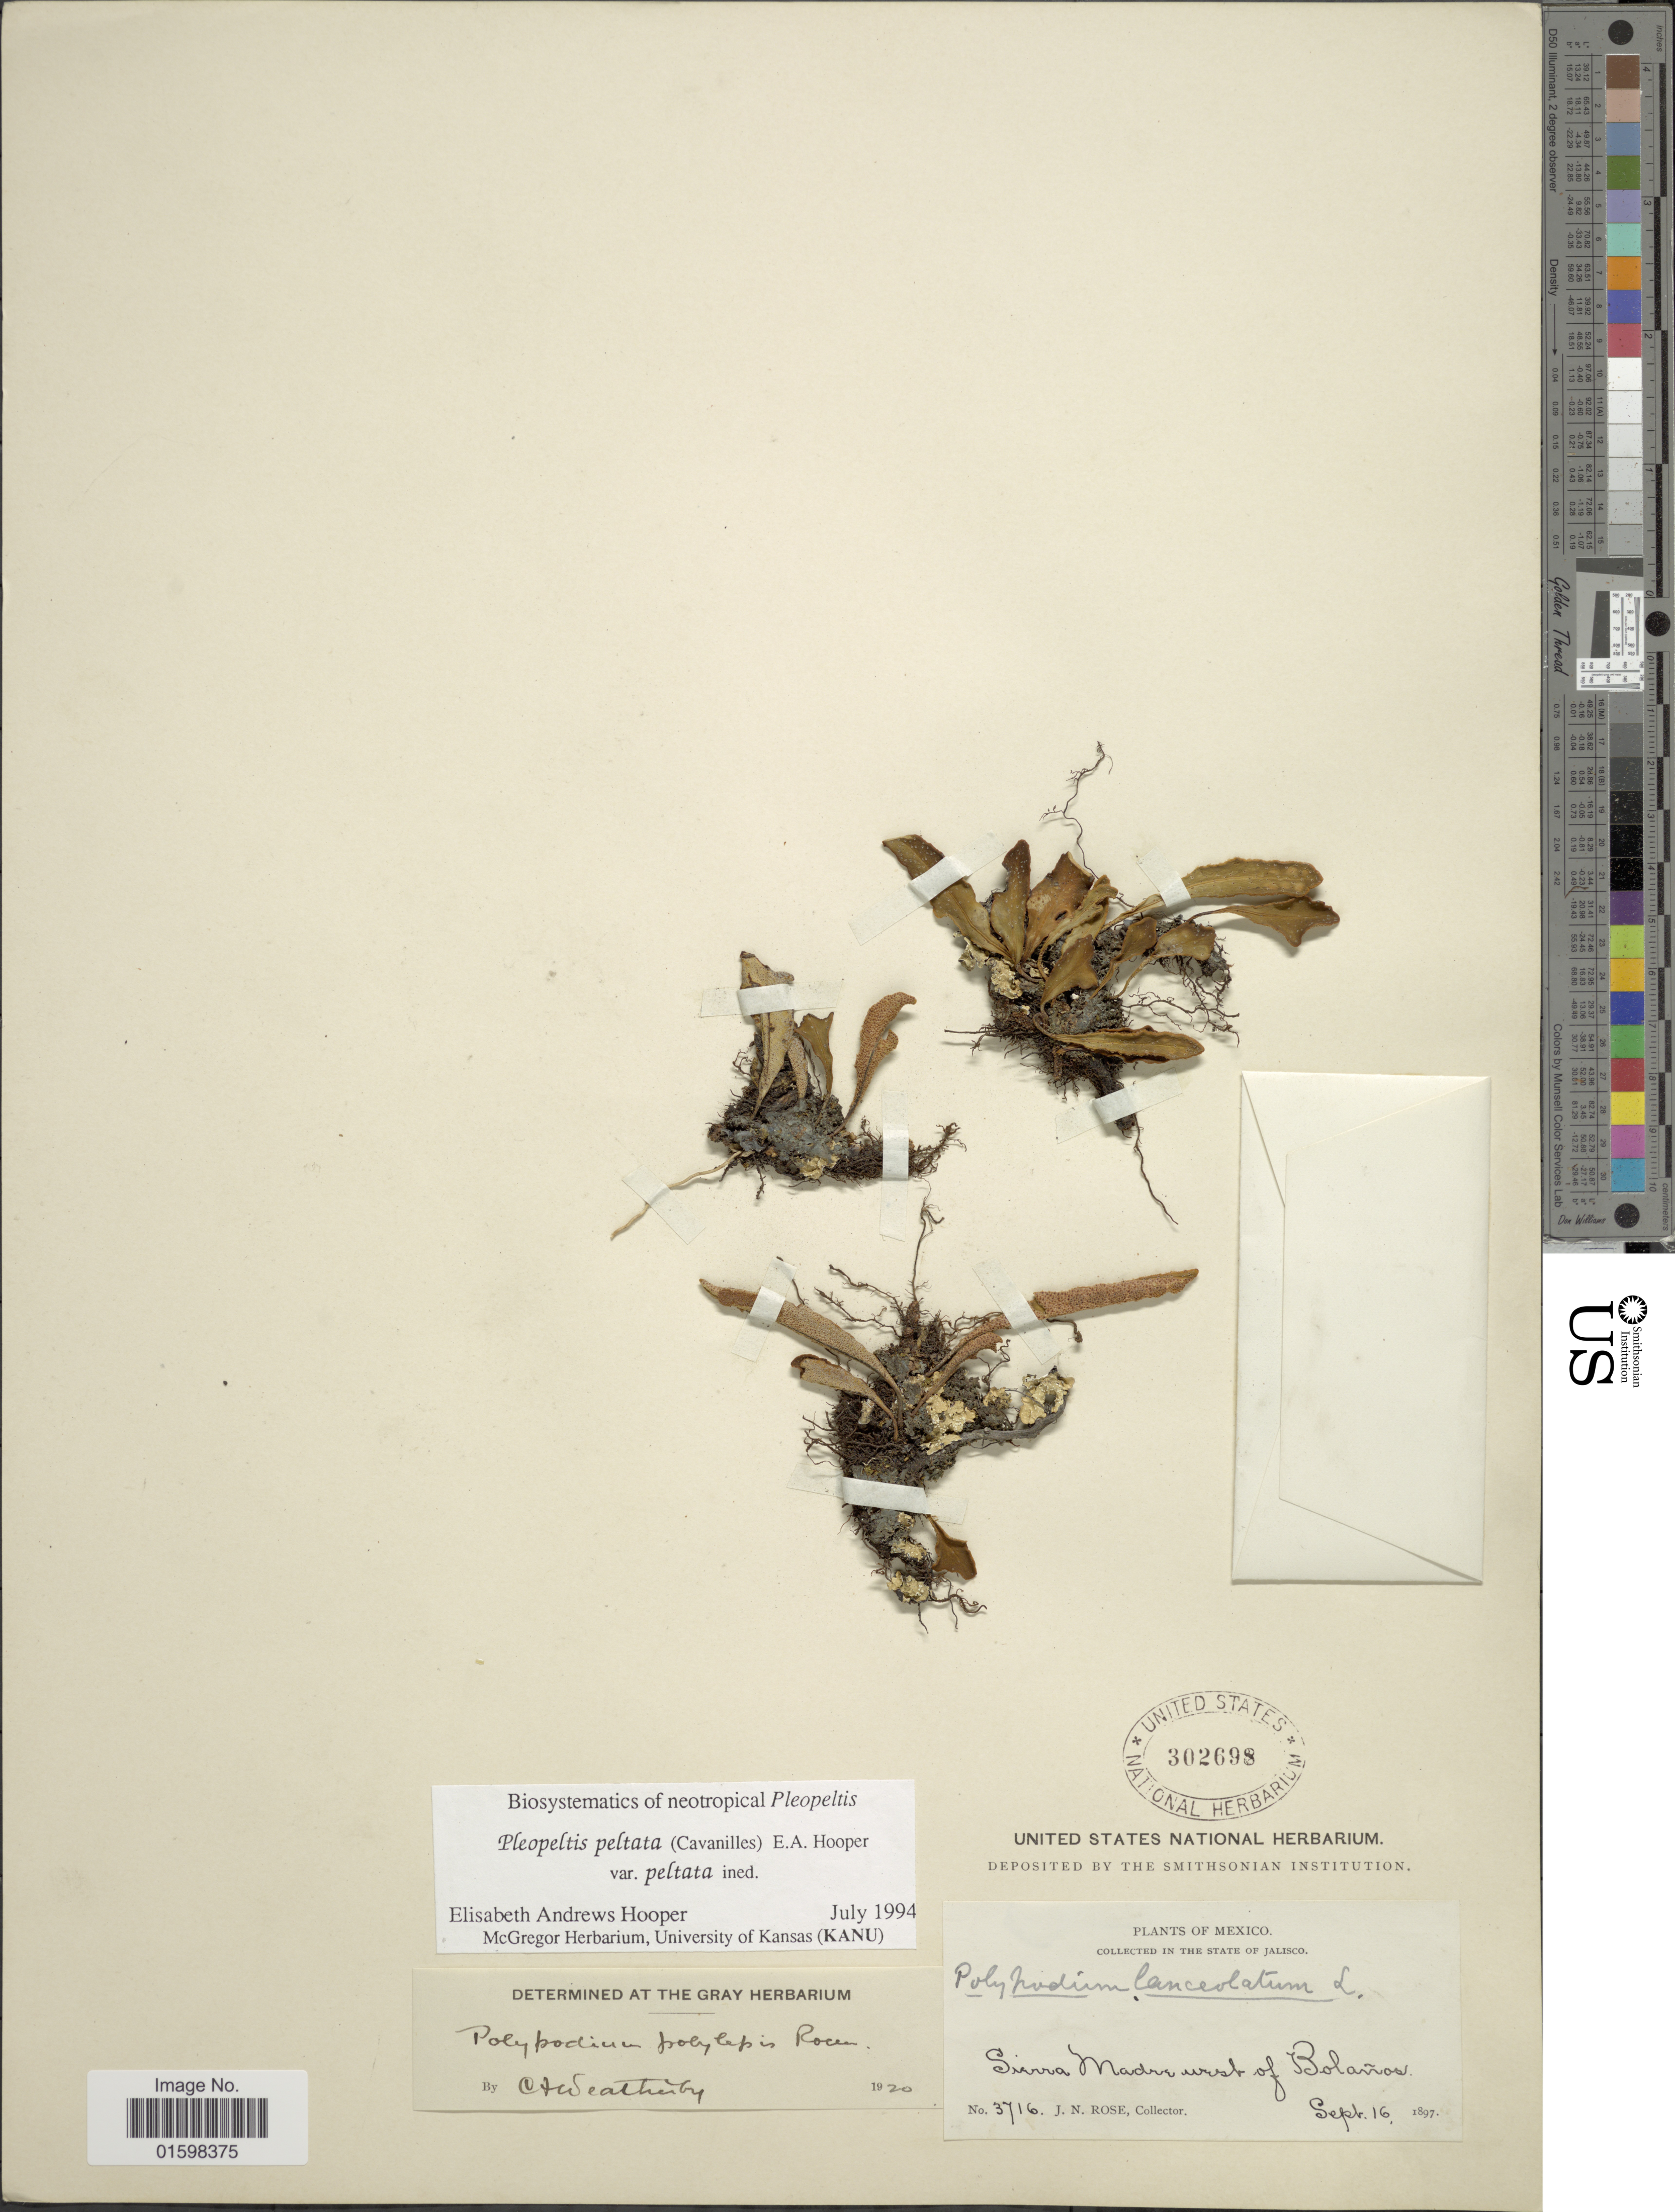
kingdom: Plantae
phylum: Tracheophyta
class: Polypodiopsida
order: Polypodiales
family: Polypodiaceae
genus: Pleopeltis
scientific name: Pleopeltis polylepis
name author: (Roem. ex Kunze) T. Moore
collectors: J. N. Rose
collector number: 3716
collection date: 1897-09-16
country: Mexico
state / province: Jalisco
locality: The State of Jalisco, Sierra Madre west of Bolanos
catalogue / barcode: US 302698